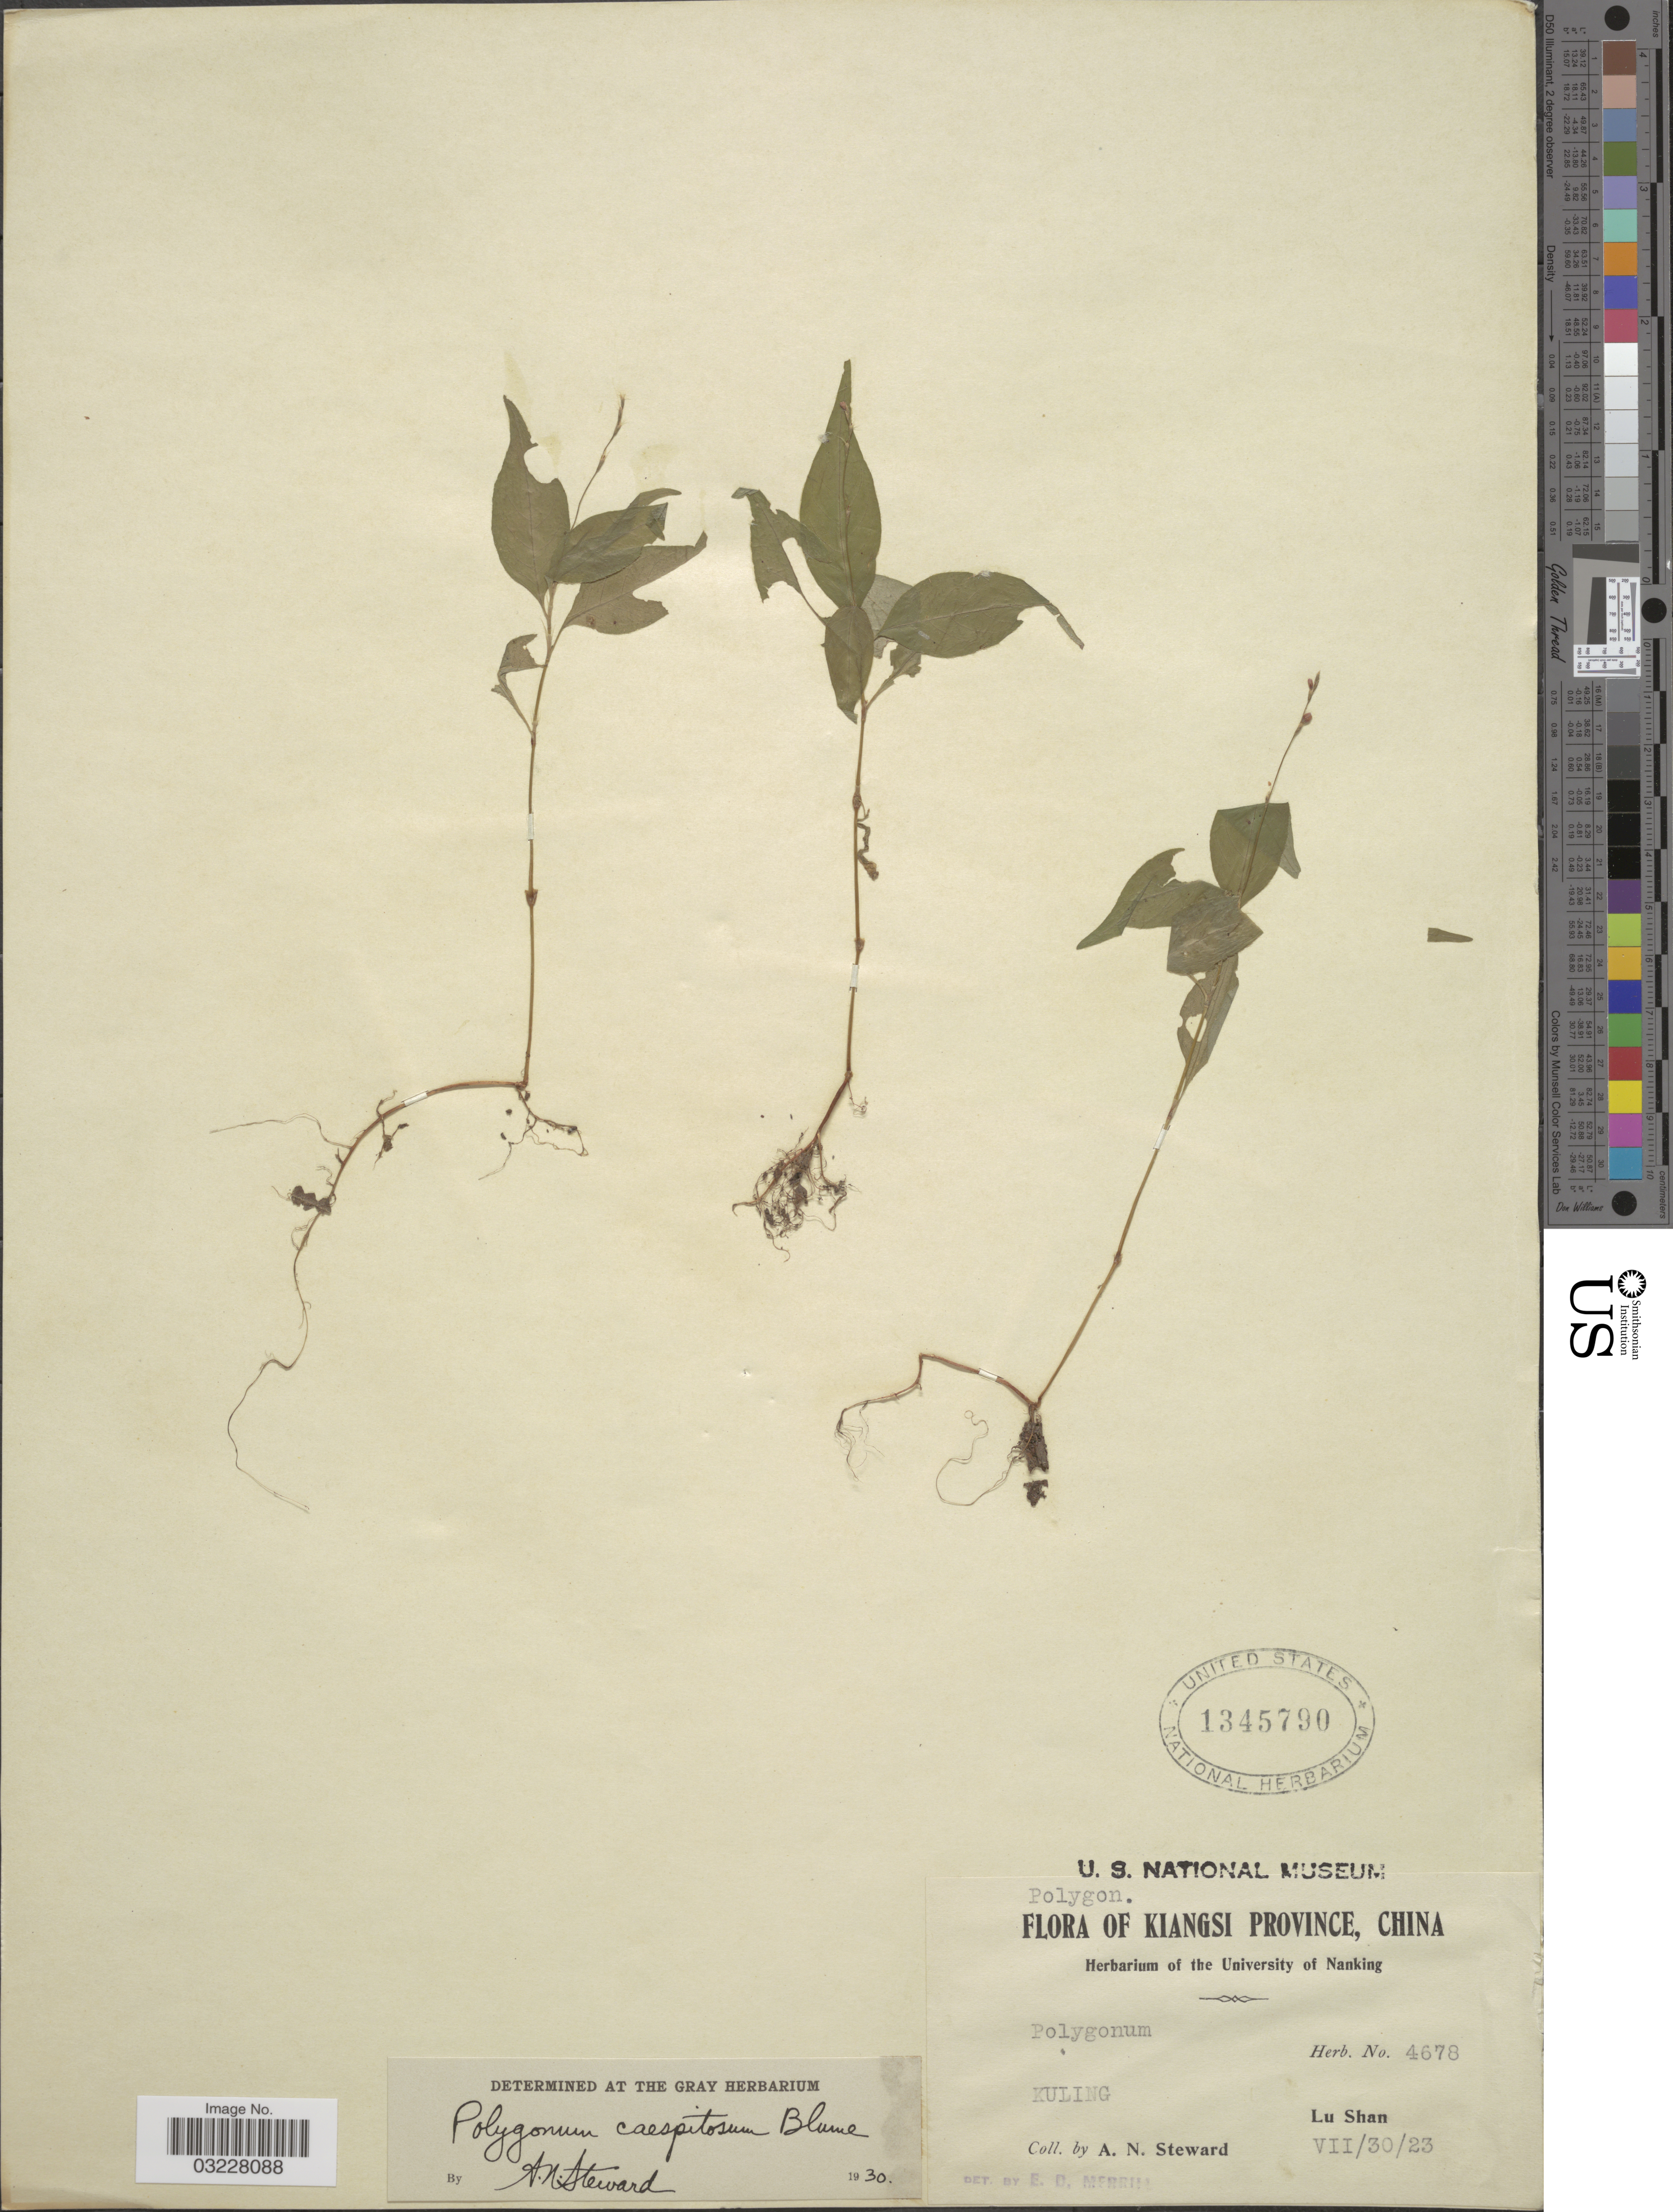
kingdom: Plantae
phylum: Tracheophyta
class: Magnoliopsida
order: Caryophyllales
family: Polygonaceae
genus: Polygonum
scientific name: Polygonum caespitosum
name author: Blume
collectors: A. N. Steward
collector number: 4678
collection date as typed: Transcribed d/m/y: 30/7/23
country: China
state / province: Jiangxi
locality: Kiangsi Province. Kuling, Lu Shan.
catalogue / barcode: US 1345790